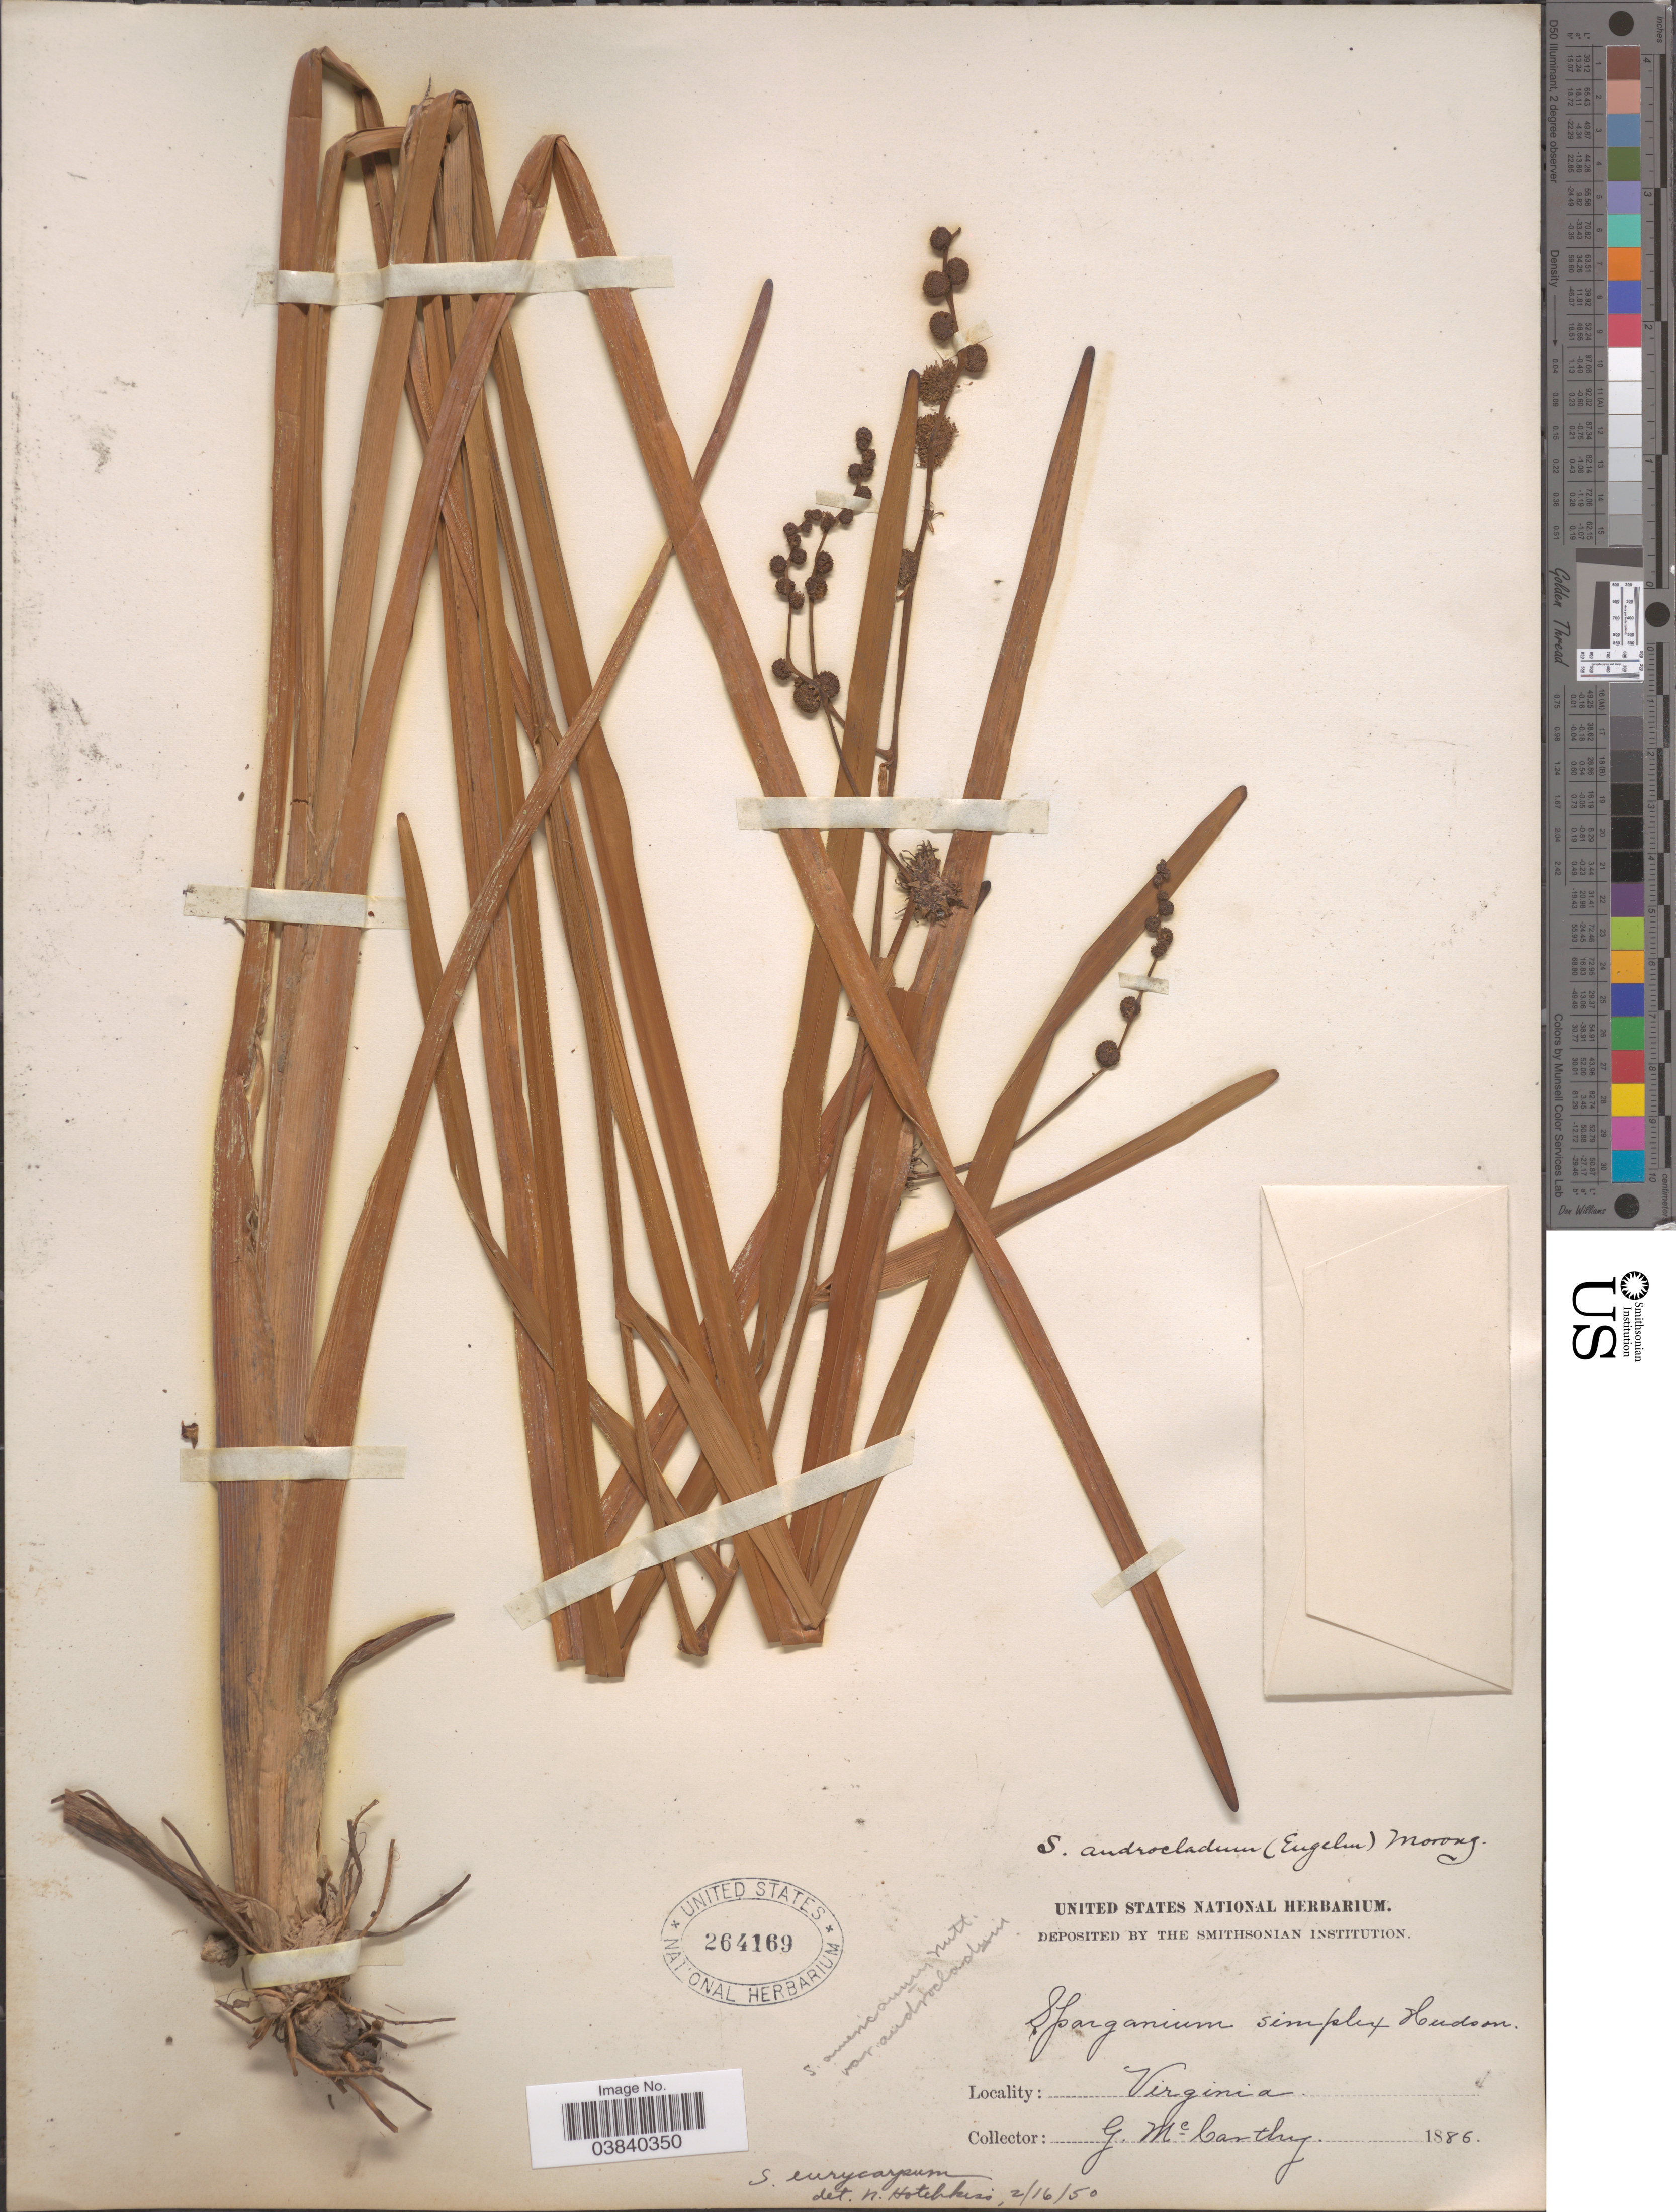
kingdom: Plantae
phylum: Tracheophyta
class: Liliopsida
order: Poales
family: Typhaceae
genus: Sparganium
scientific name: Sparganium eurycarpum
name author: Engelm.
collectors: G. McCarthy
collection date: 1886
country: United States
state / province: Virginia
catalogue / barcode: US 264169